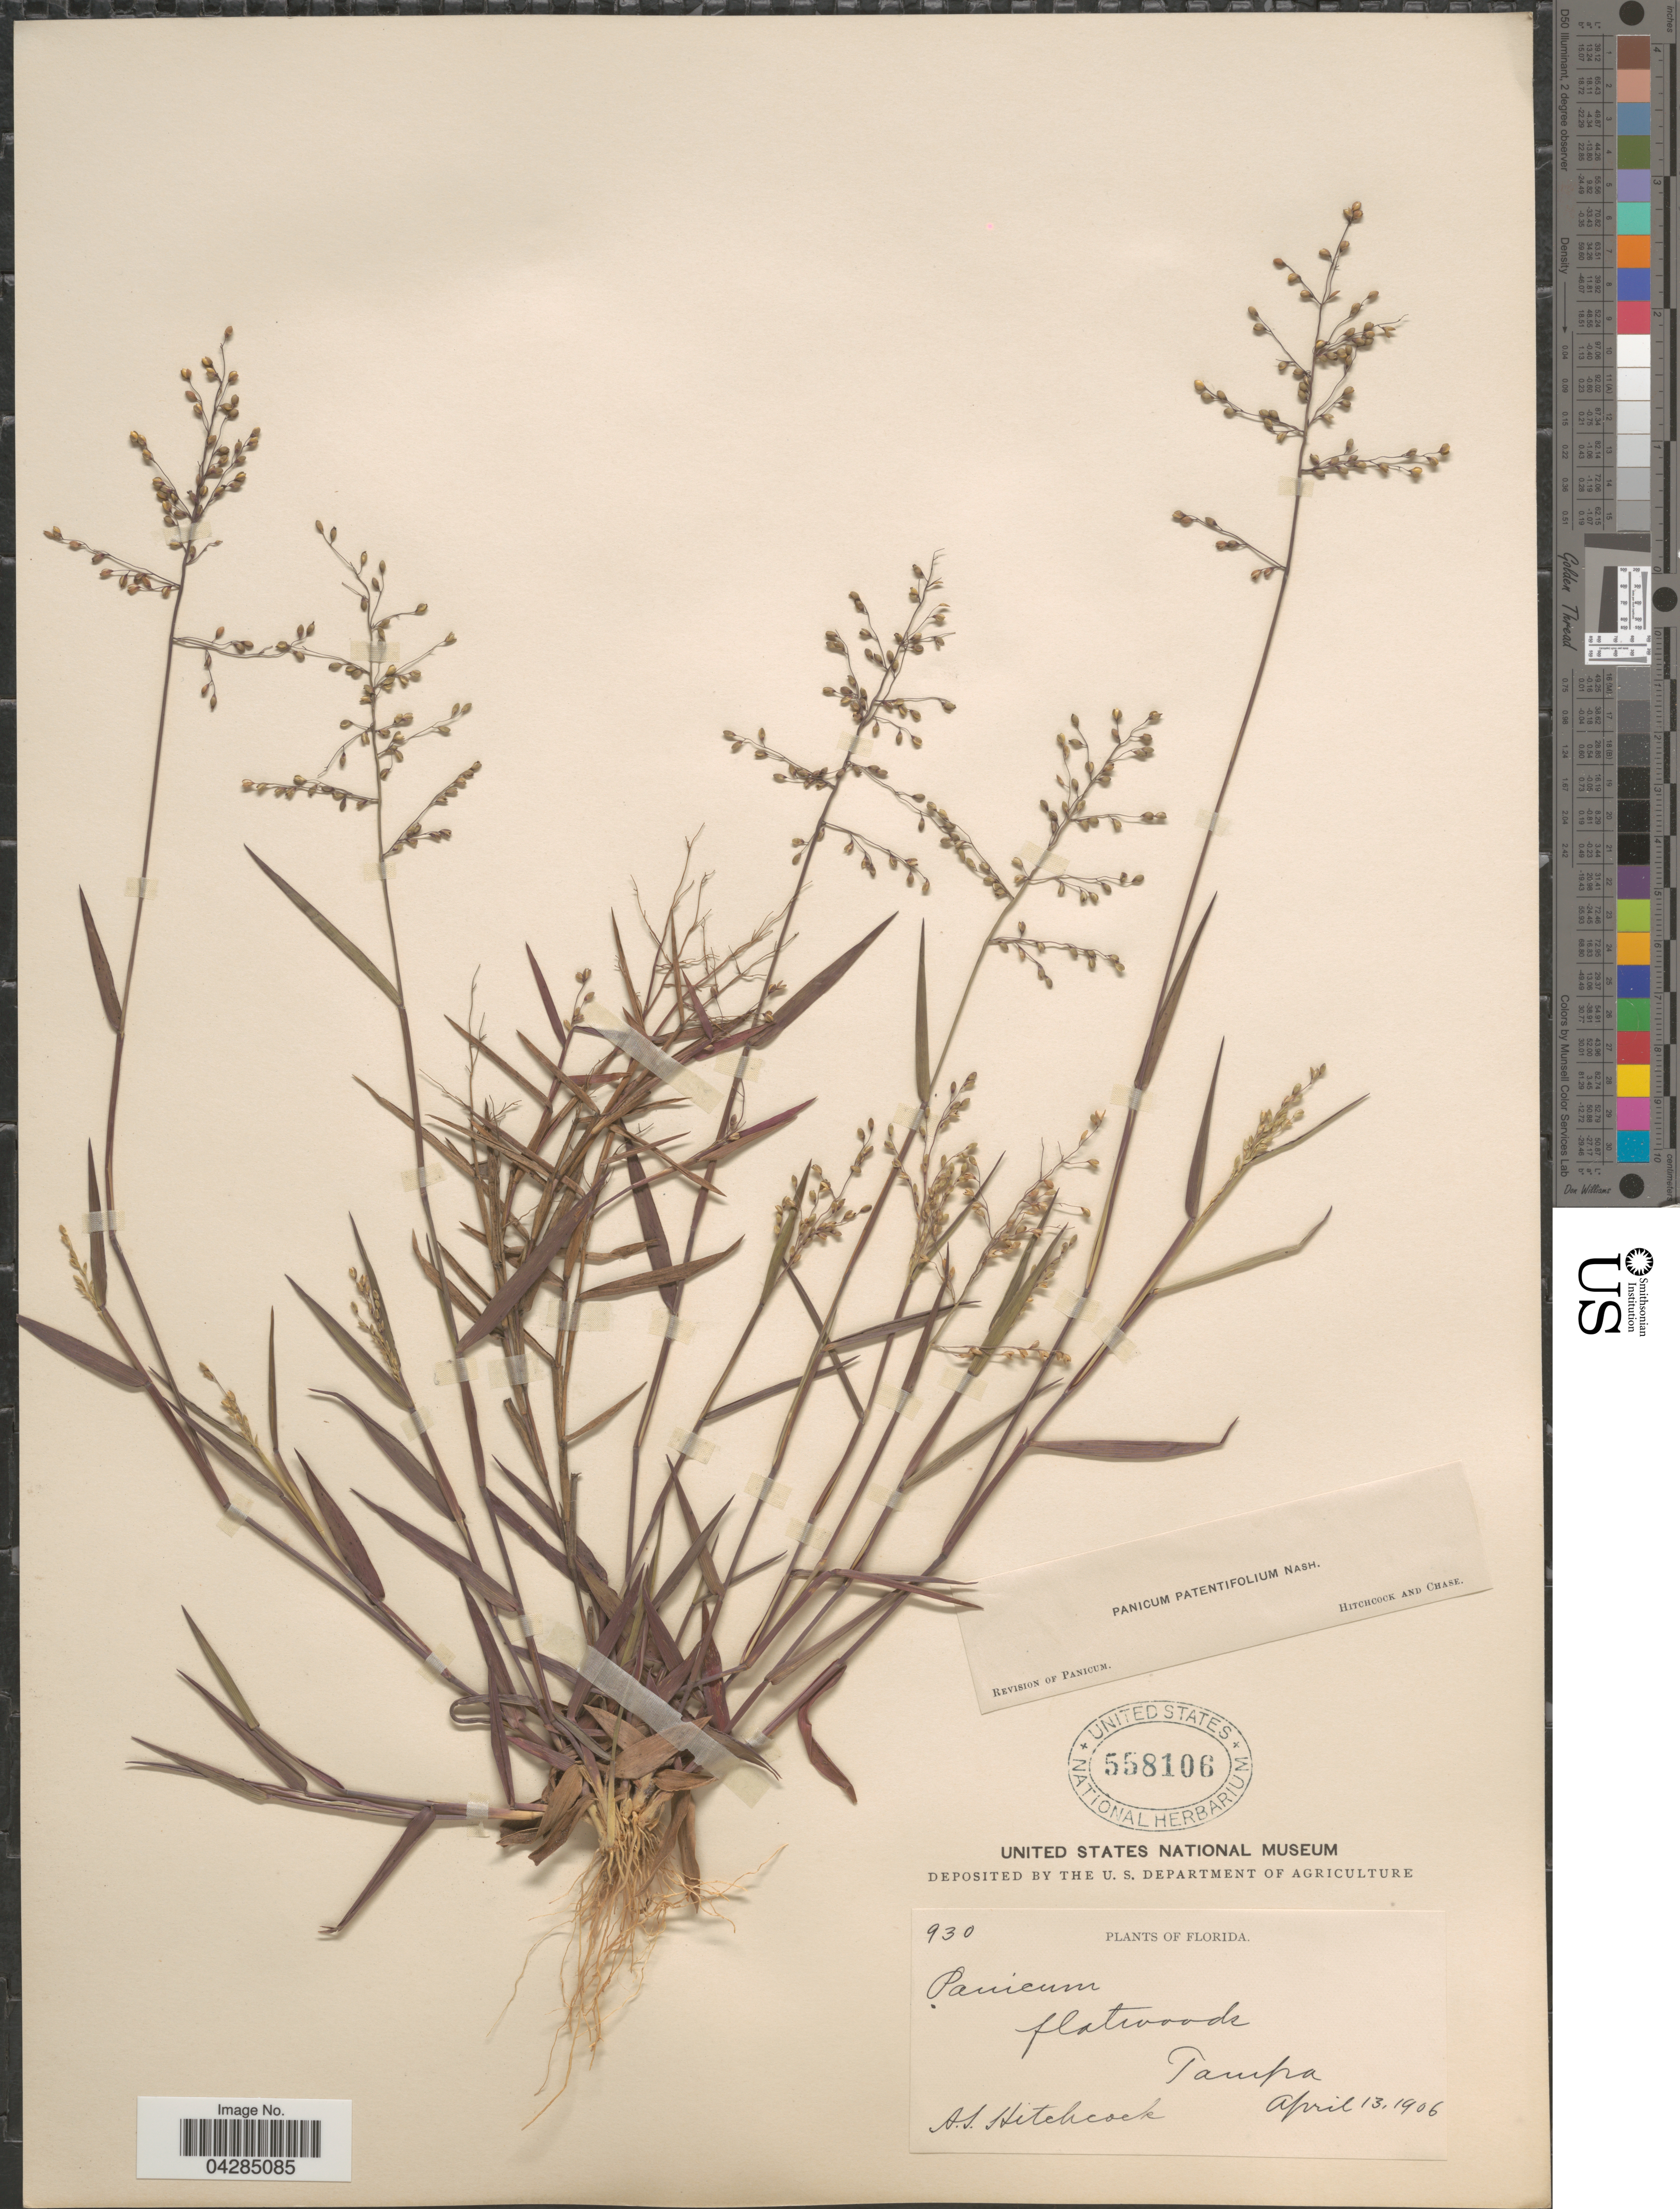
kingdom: Plantae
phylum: Tracheophyta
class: Liliopsida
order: Poales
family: Poaceae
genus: Dichanthelium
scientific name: Dichanthelium portoricense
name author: (Desv. ex Ham.) B.F. Hansen & Wunderlin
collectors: A. S. Hitchcock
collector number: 930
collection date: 1906-04-13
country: United States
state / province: Florida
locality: Tampa.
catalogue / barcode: US 558106